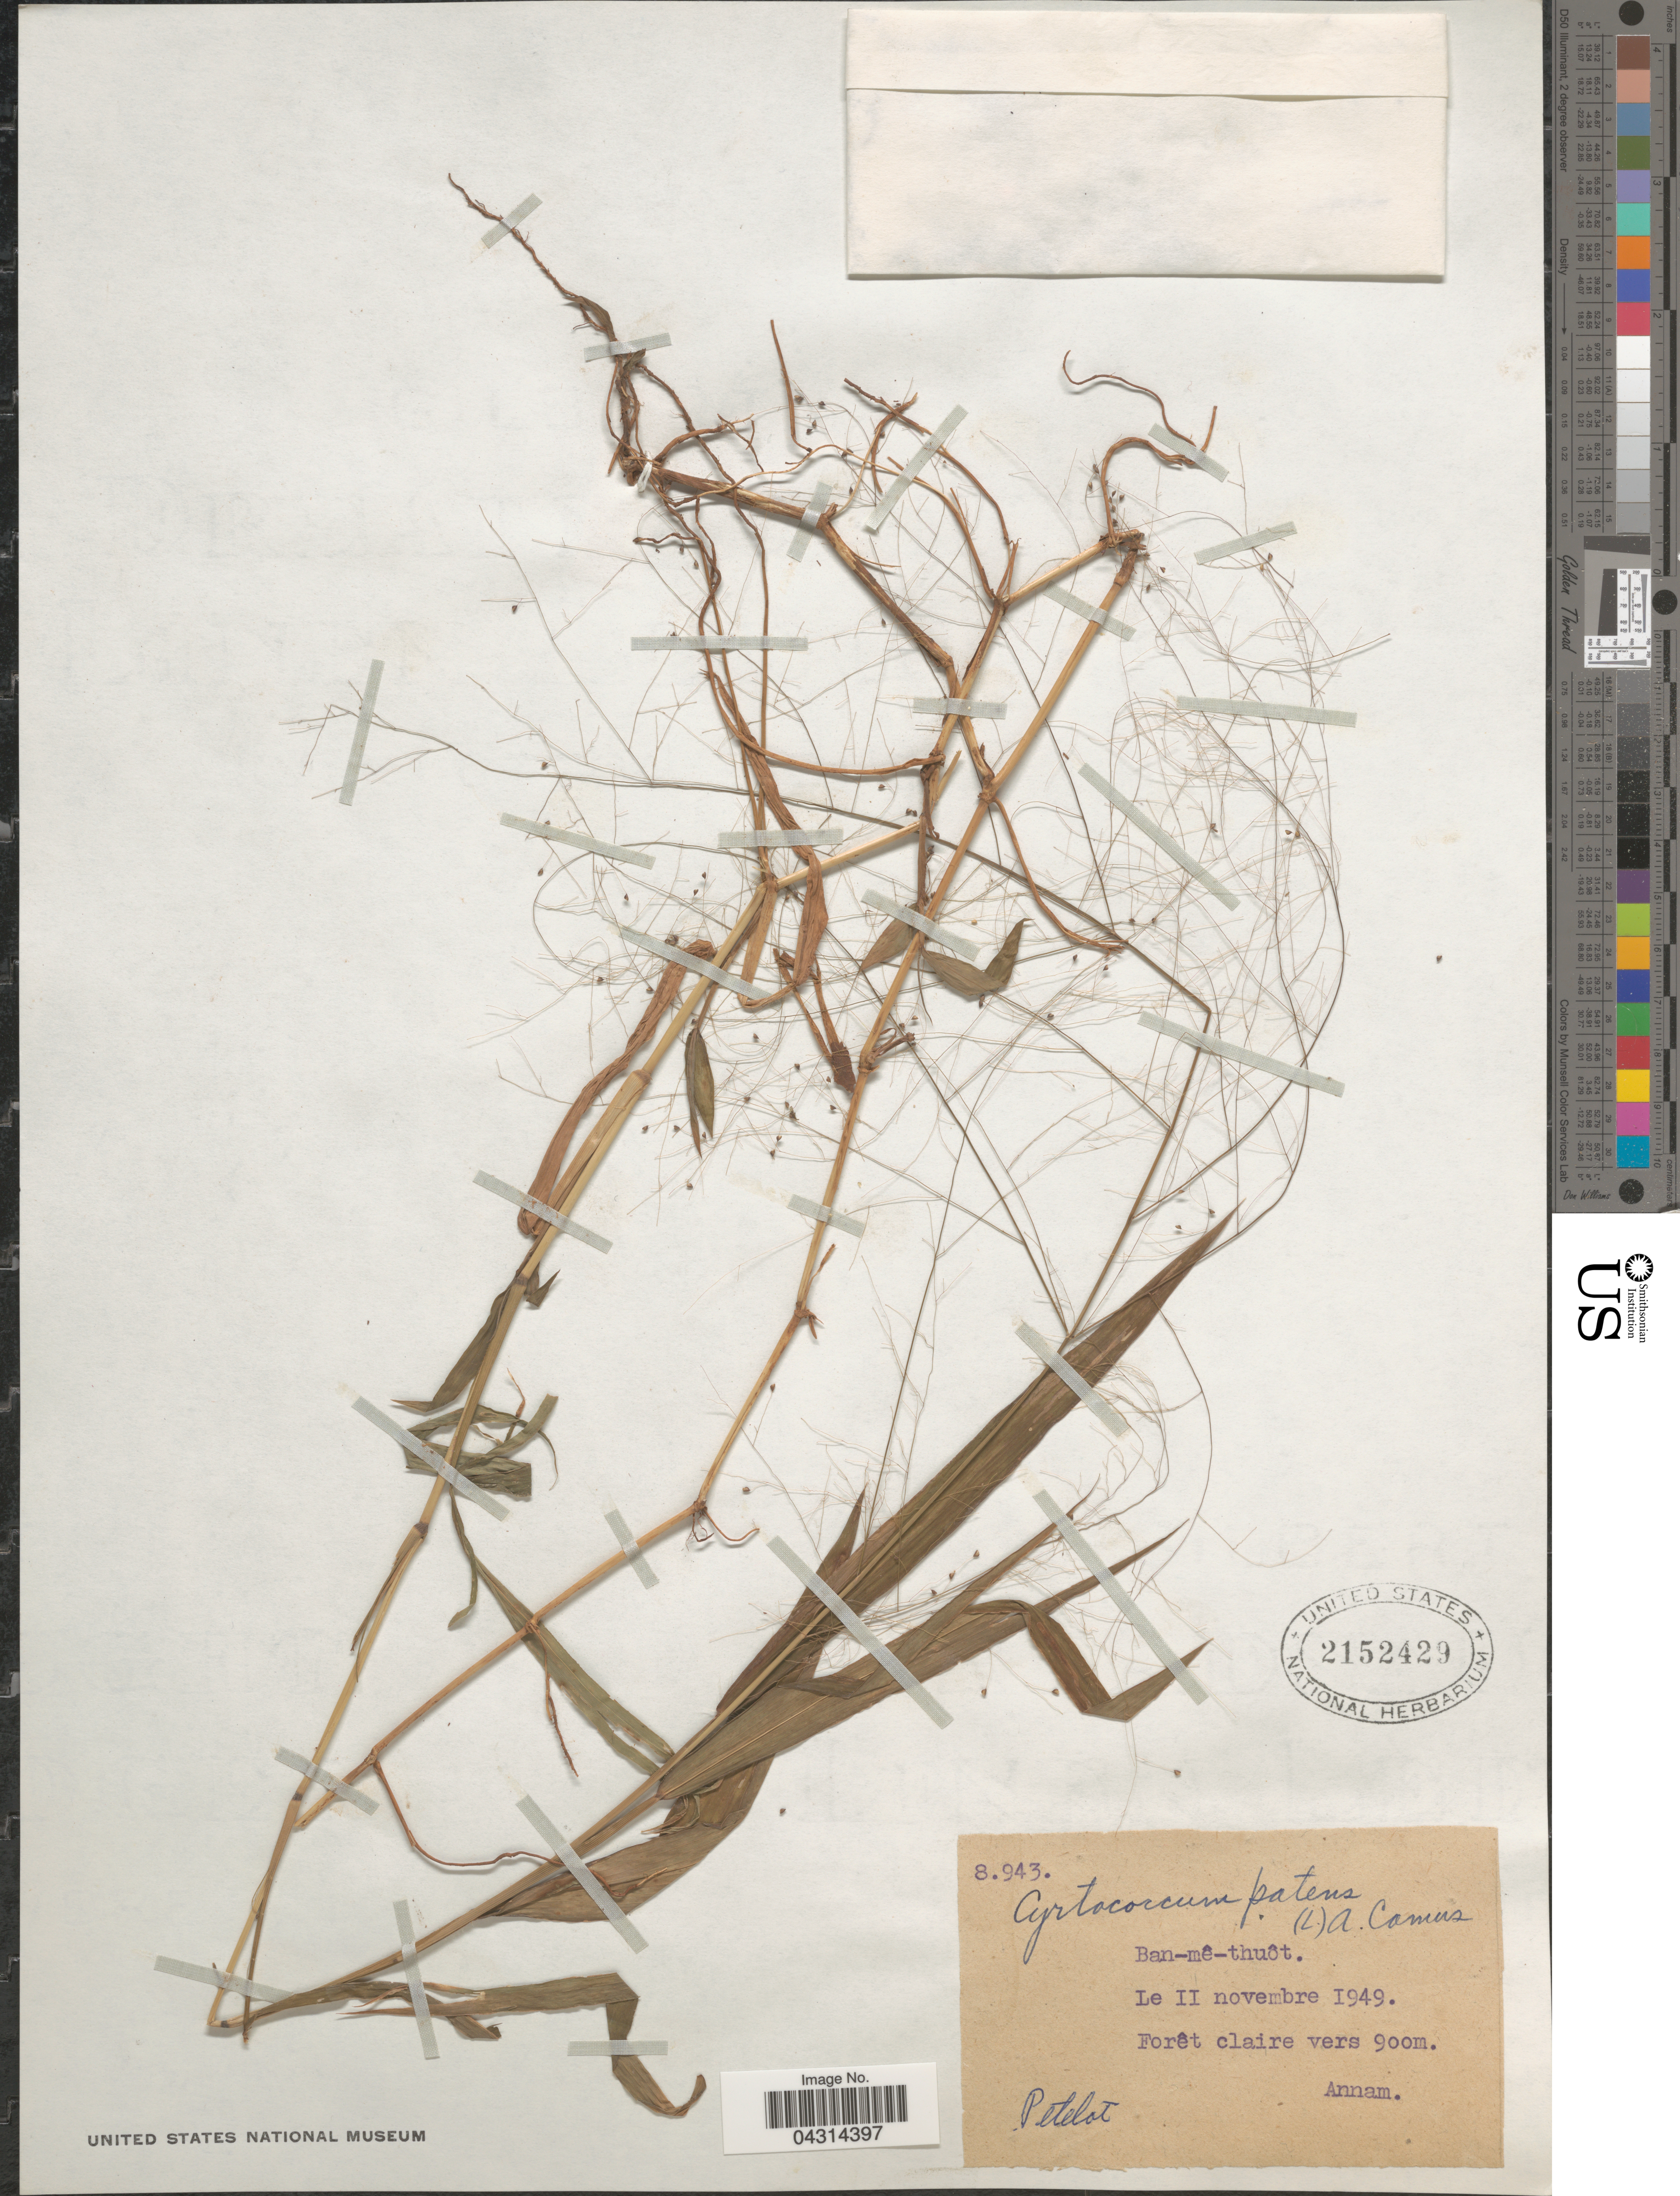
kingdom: Plantae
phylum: Tracheophyta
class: Liliopsida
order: Poales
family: Poaceae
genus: Cyrtococcum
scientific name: Cyrtococcum patens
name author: (L.) A. Camus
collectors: Pételot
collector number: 8943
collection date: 1949-11-11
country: Vietnam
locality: Ban-mê-thuôt. Annam.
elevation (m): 900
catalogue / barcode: US 2152429